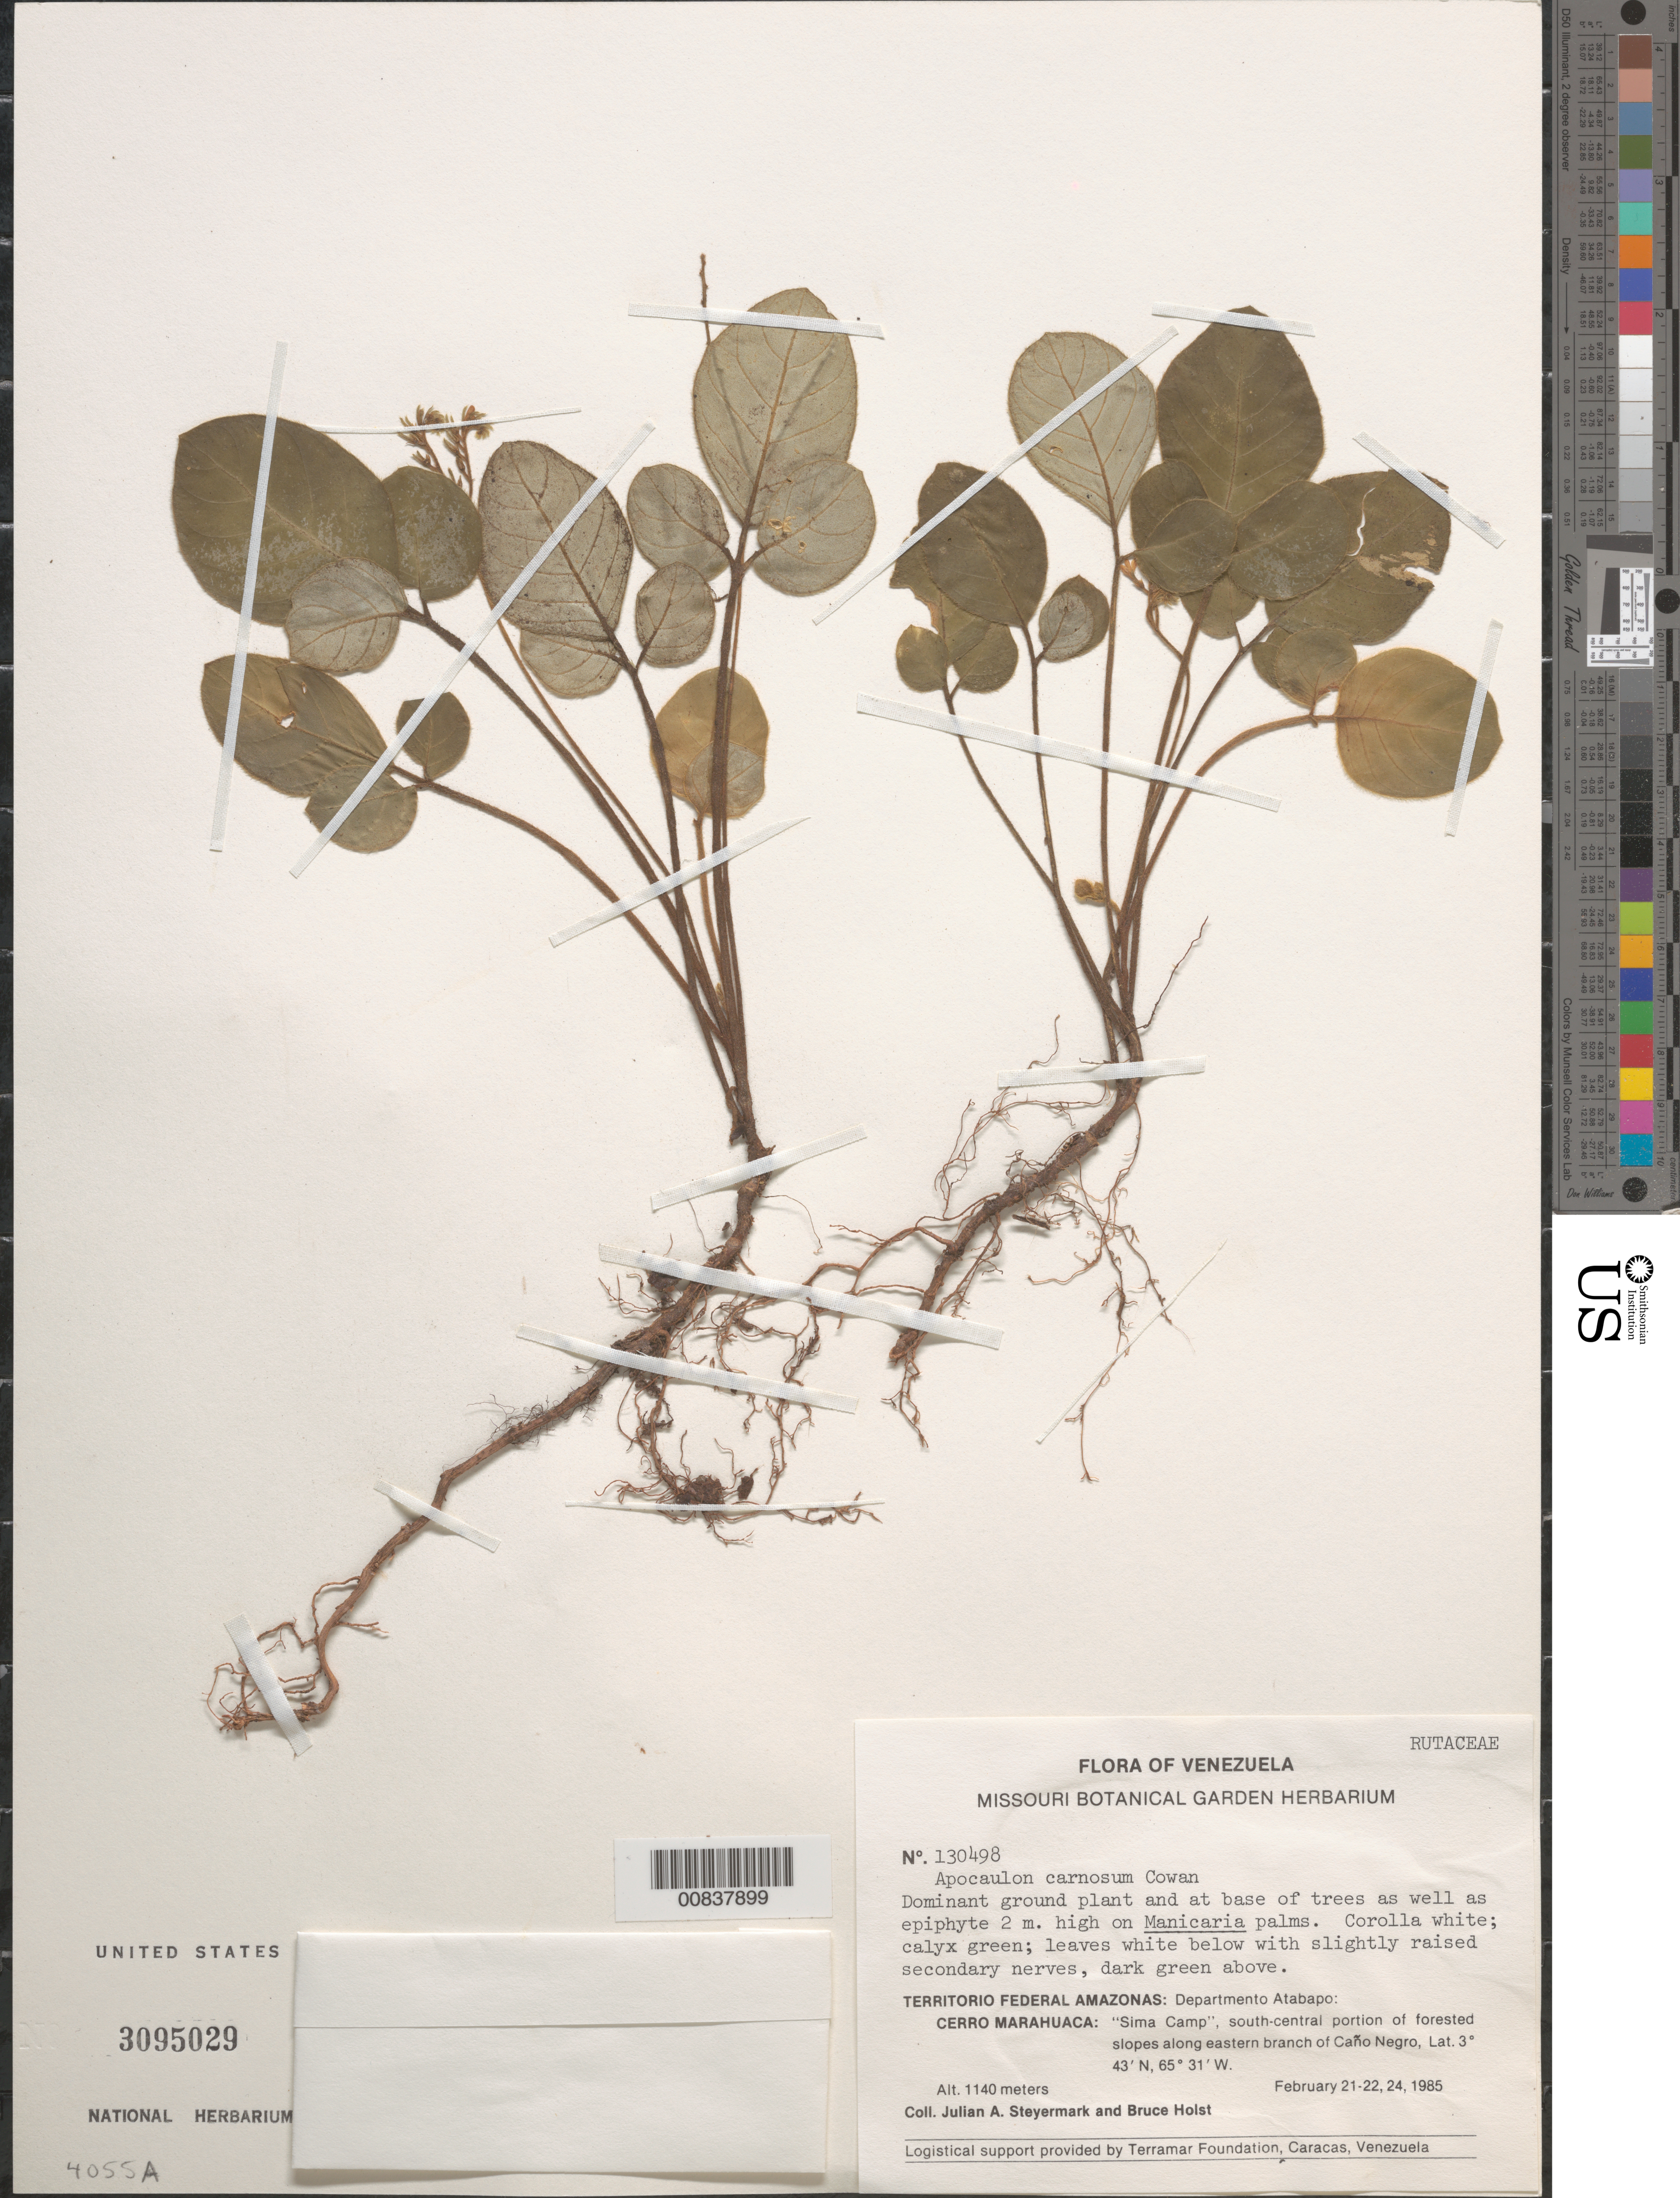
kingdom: Plantae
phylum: Tracheophyta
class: Magnoliopsida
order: Sapindales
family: Rutaceae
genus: Apocaulon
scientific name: Apocaulon carnosum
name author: R.S. Cowan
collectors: J. Steyermark & B. Holst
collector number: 130498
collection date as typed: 21-Feb-85 to 24-Feb-85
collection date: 1985-02-21/1985-02-24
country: Venezuela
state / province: Amazonas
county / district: Atabapo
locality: Cerro Marahuaca, "Sima Camp", south-central portion of slopes along eastern branch of Caño Negro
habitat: Forested slopes, ground plant and at base of trees as well as epiphyte 2m high on Manicaria palms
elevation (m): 1140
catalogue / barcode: US 3095029